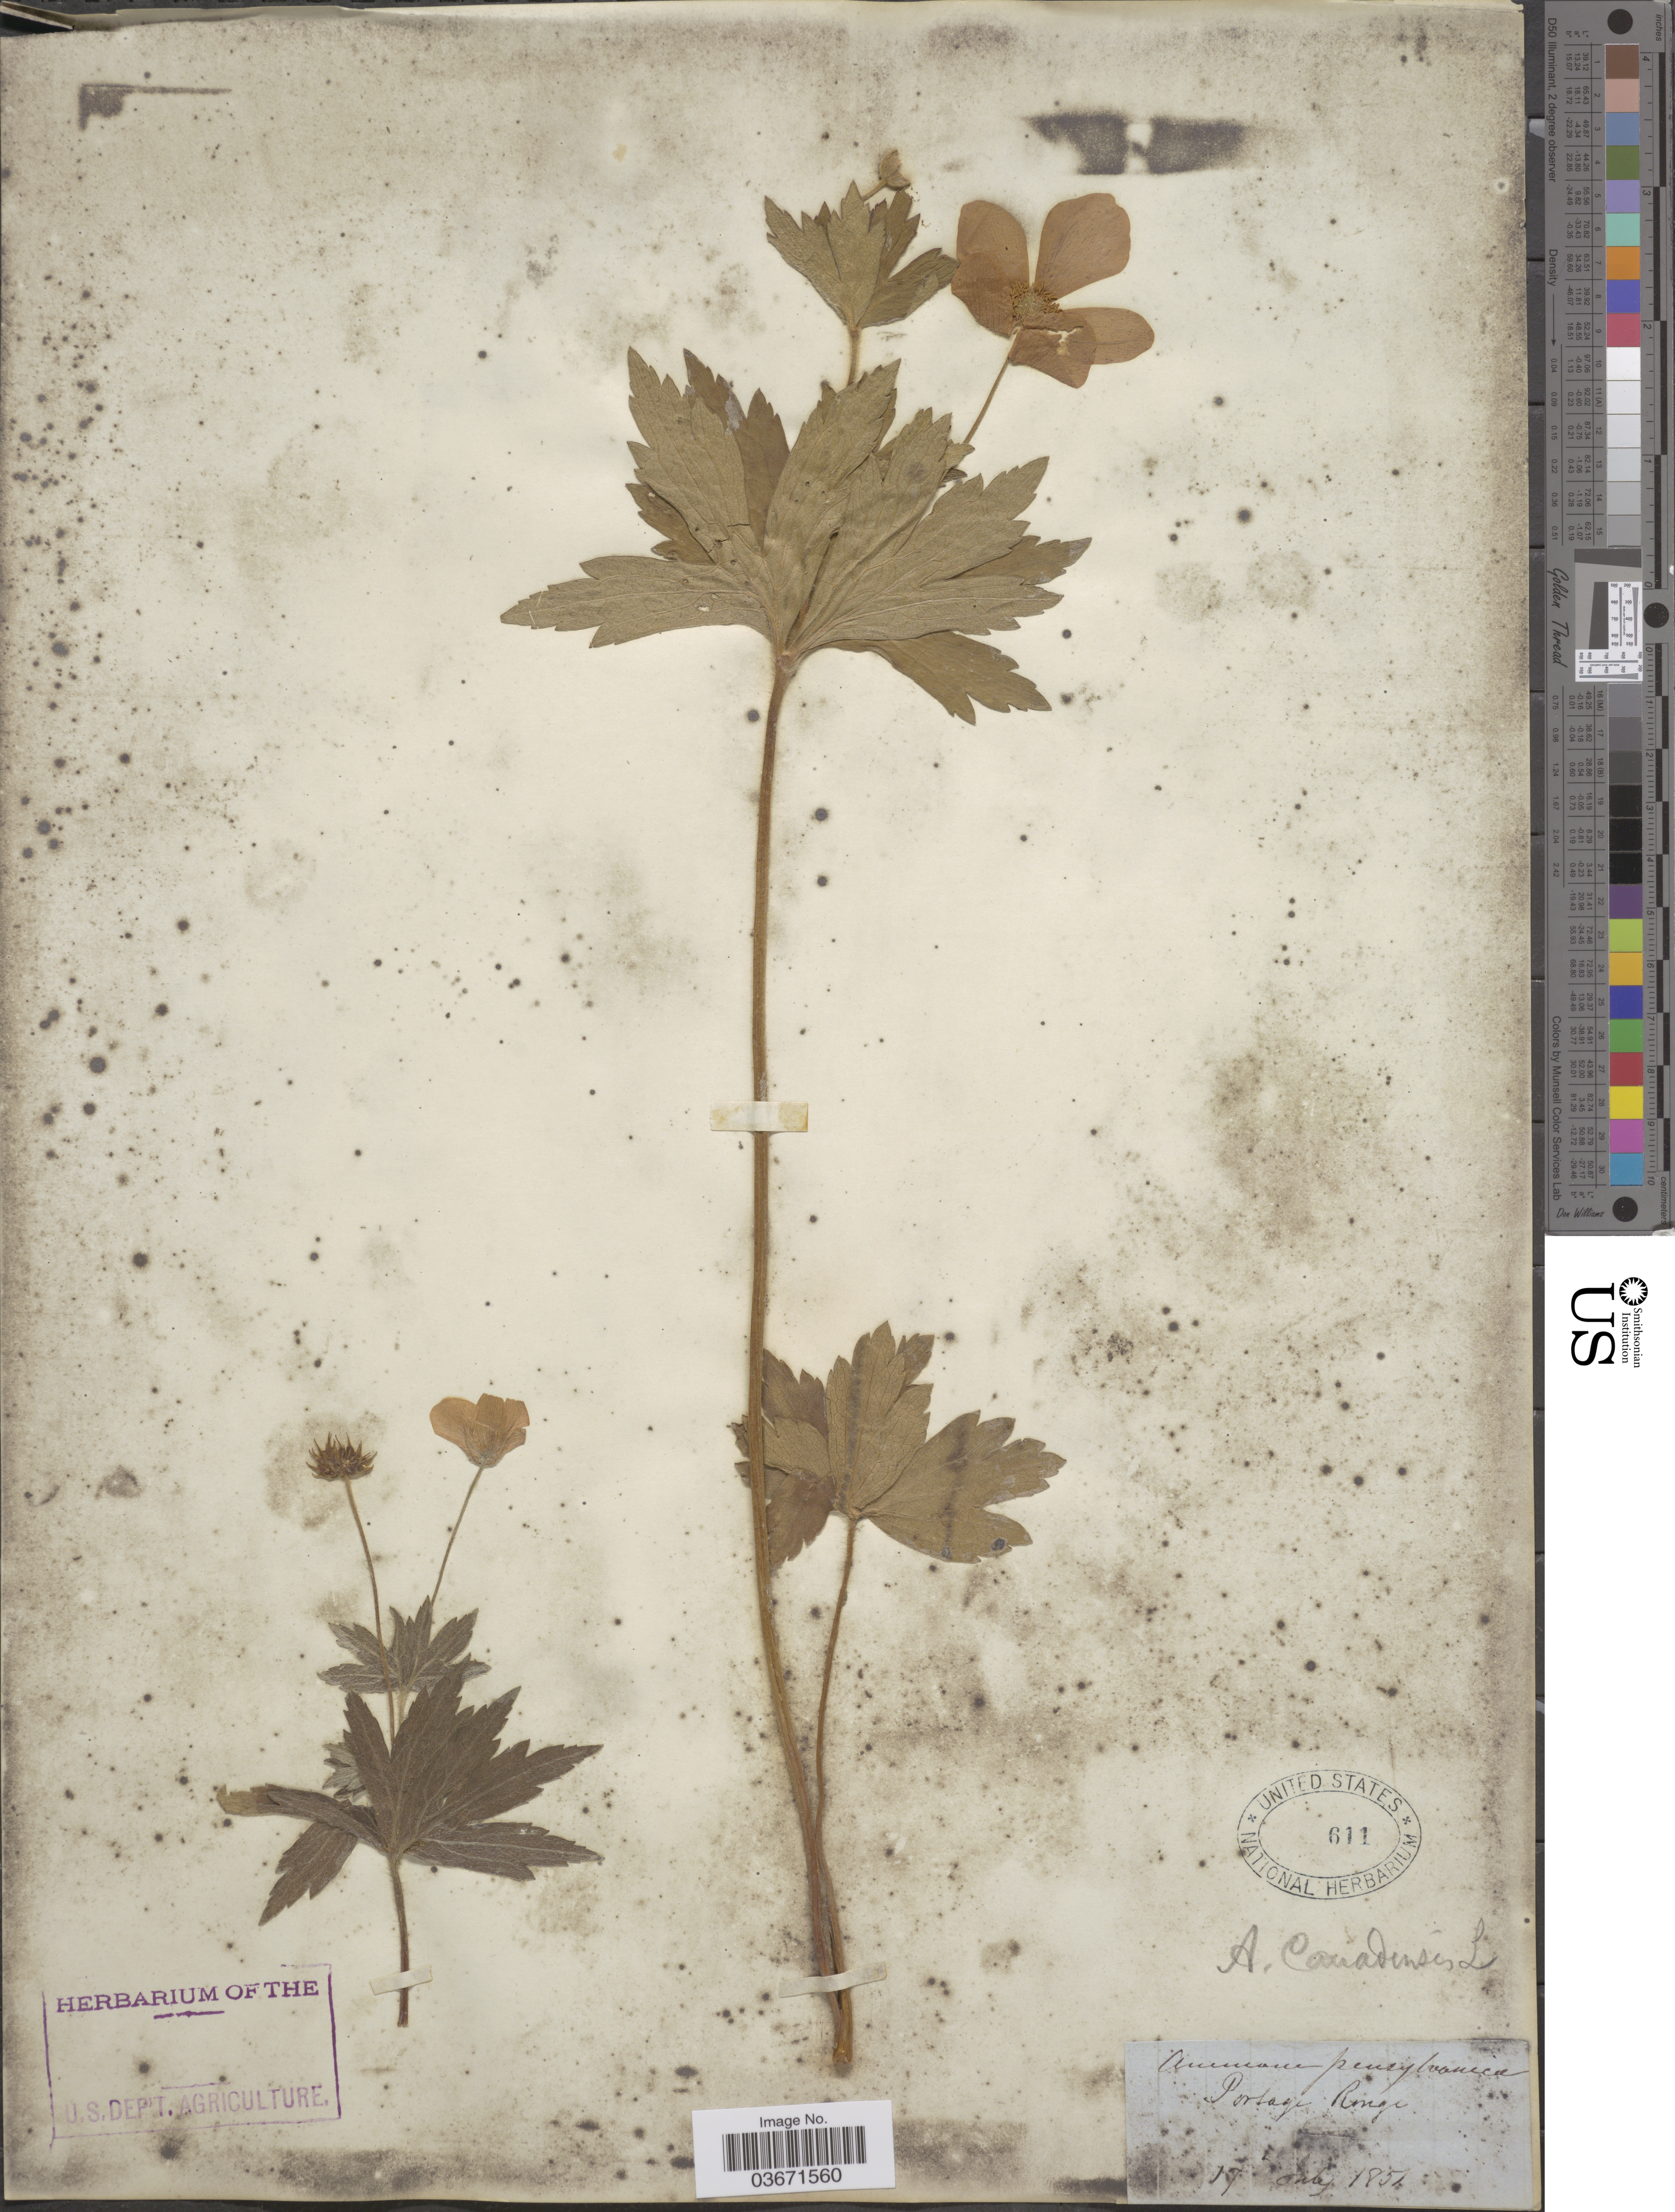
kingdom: Plantae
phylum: Tracheophyta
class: Magnoliopsida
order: Ranunculales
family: Ranunculaceae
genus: Anemone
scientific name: Anemone canadensis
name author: L.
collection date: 1851-08-17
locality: Portage Range. [interpreted]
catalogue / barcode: US 611